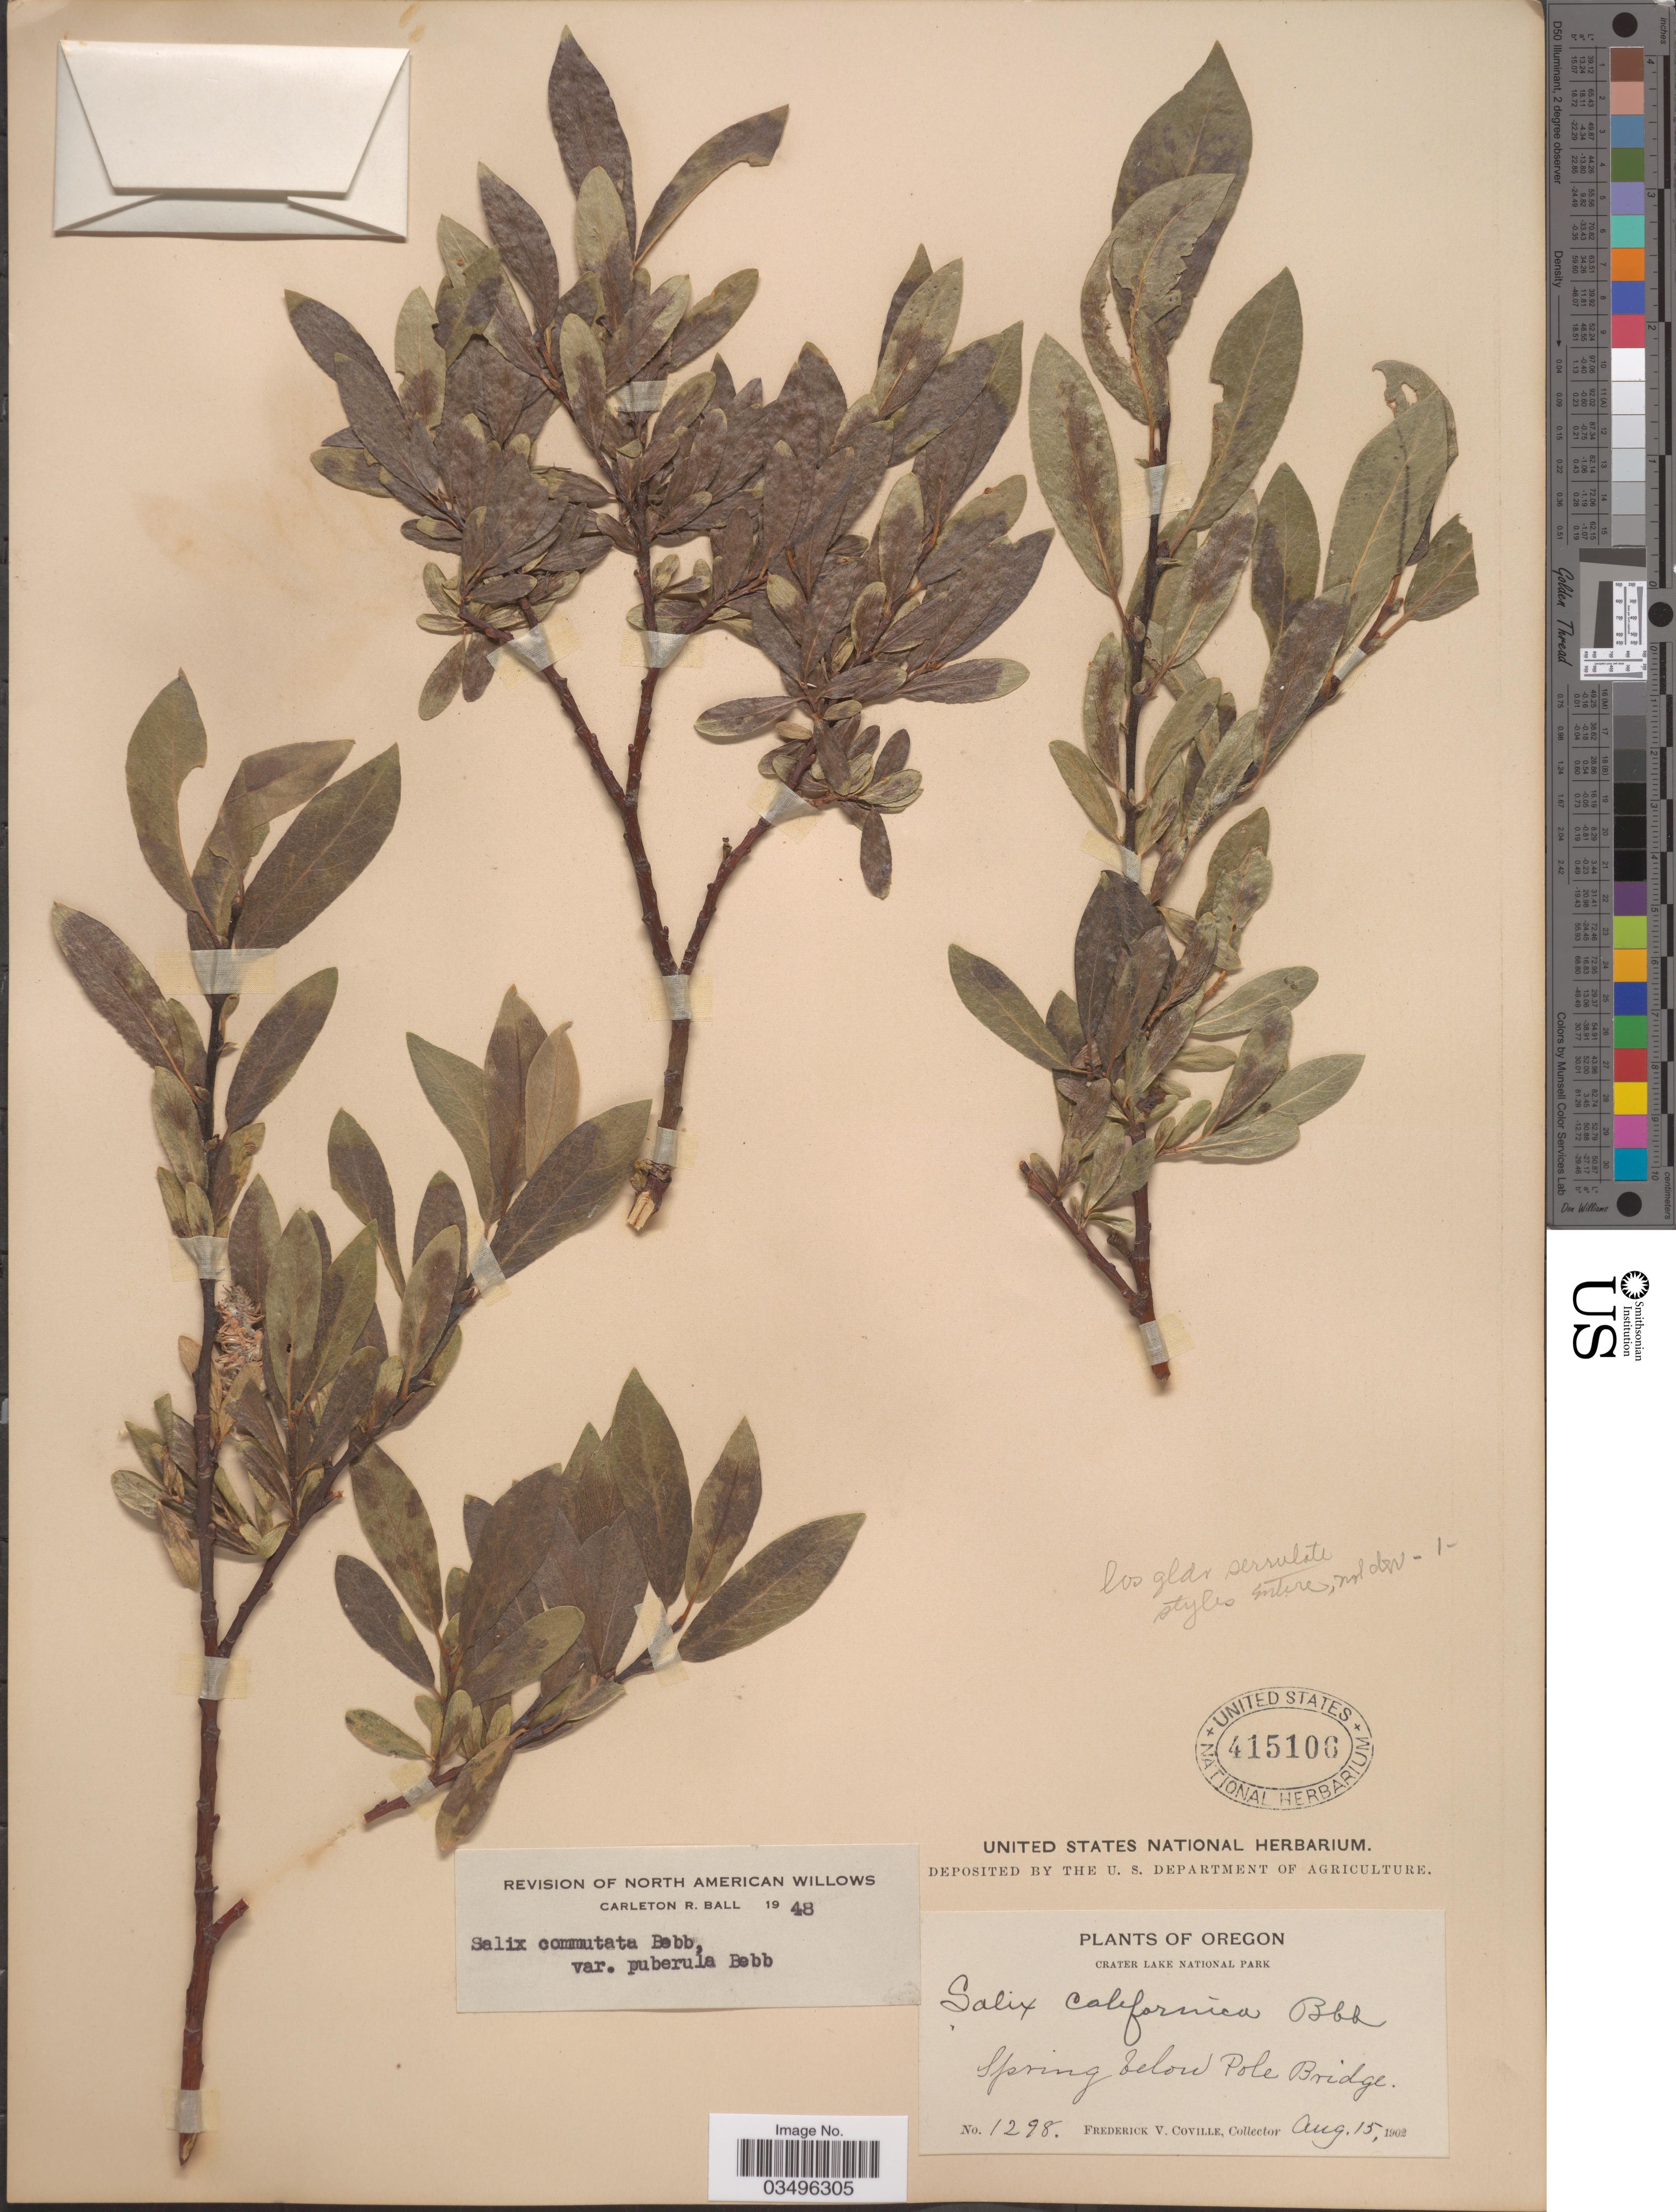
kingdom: Plantae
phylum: Tracheophyta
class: Magnoliopsida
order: Malpighiales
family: Salicaceae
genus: Salix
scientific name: Salix commutata var. puberula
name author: Bebb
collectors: F. V. Coville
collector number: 1298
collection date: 1902-08-15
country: United States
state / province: Oregon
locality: Crater Lake National Park. Spring below Pole Bridge.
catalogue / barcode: US 415106